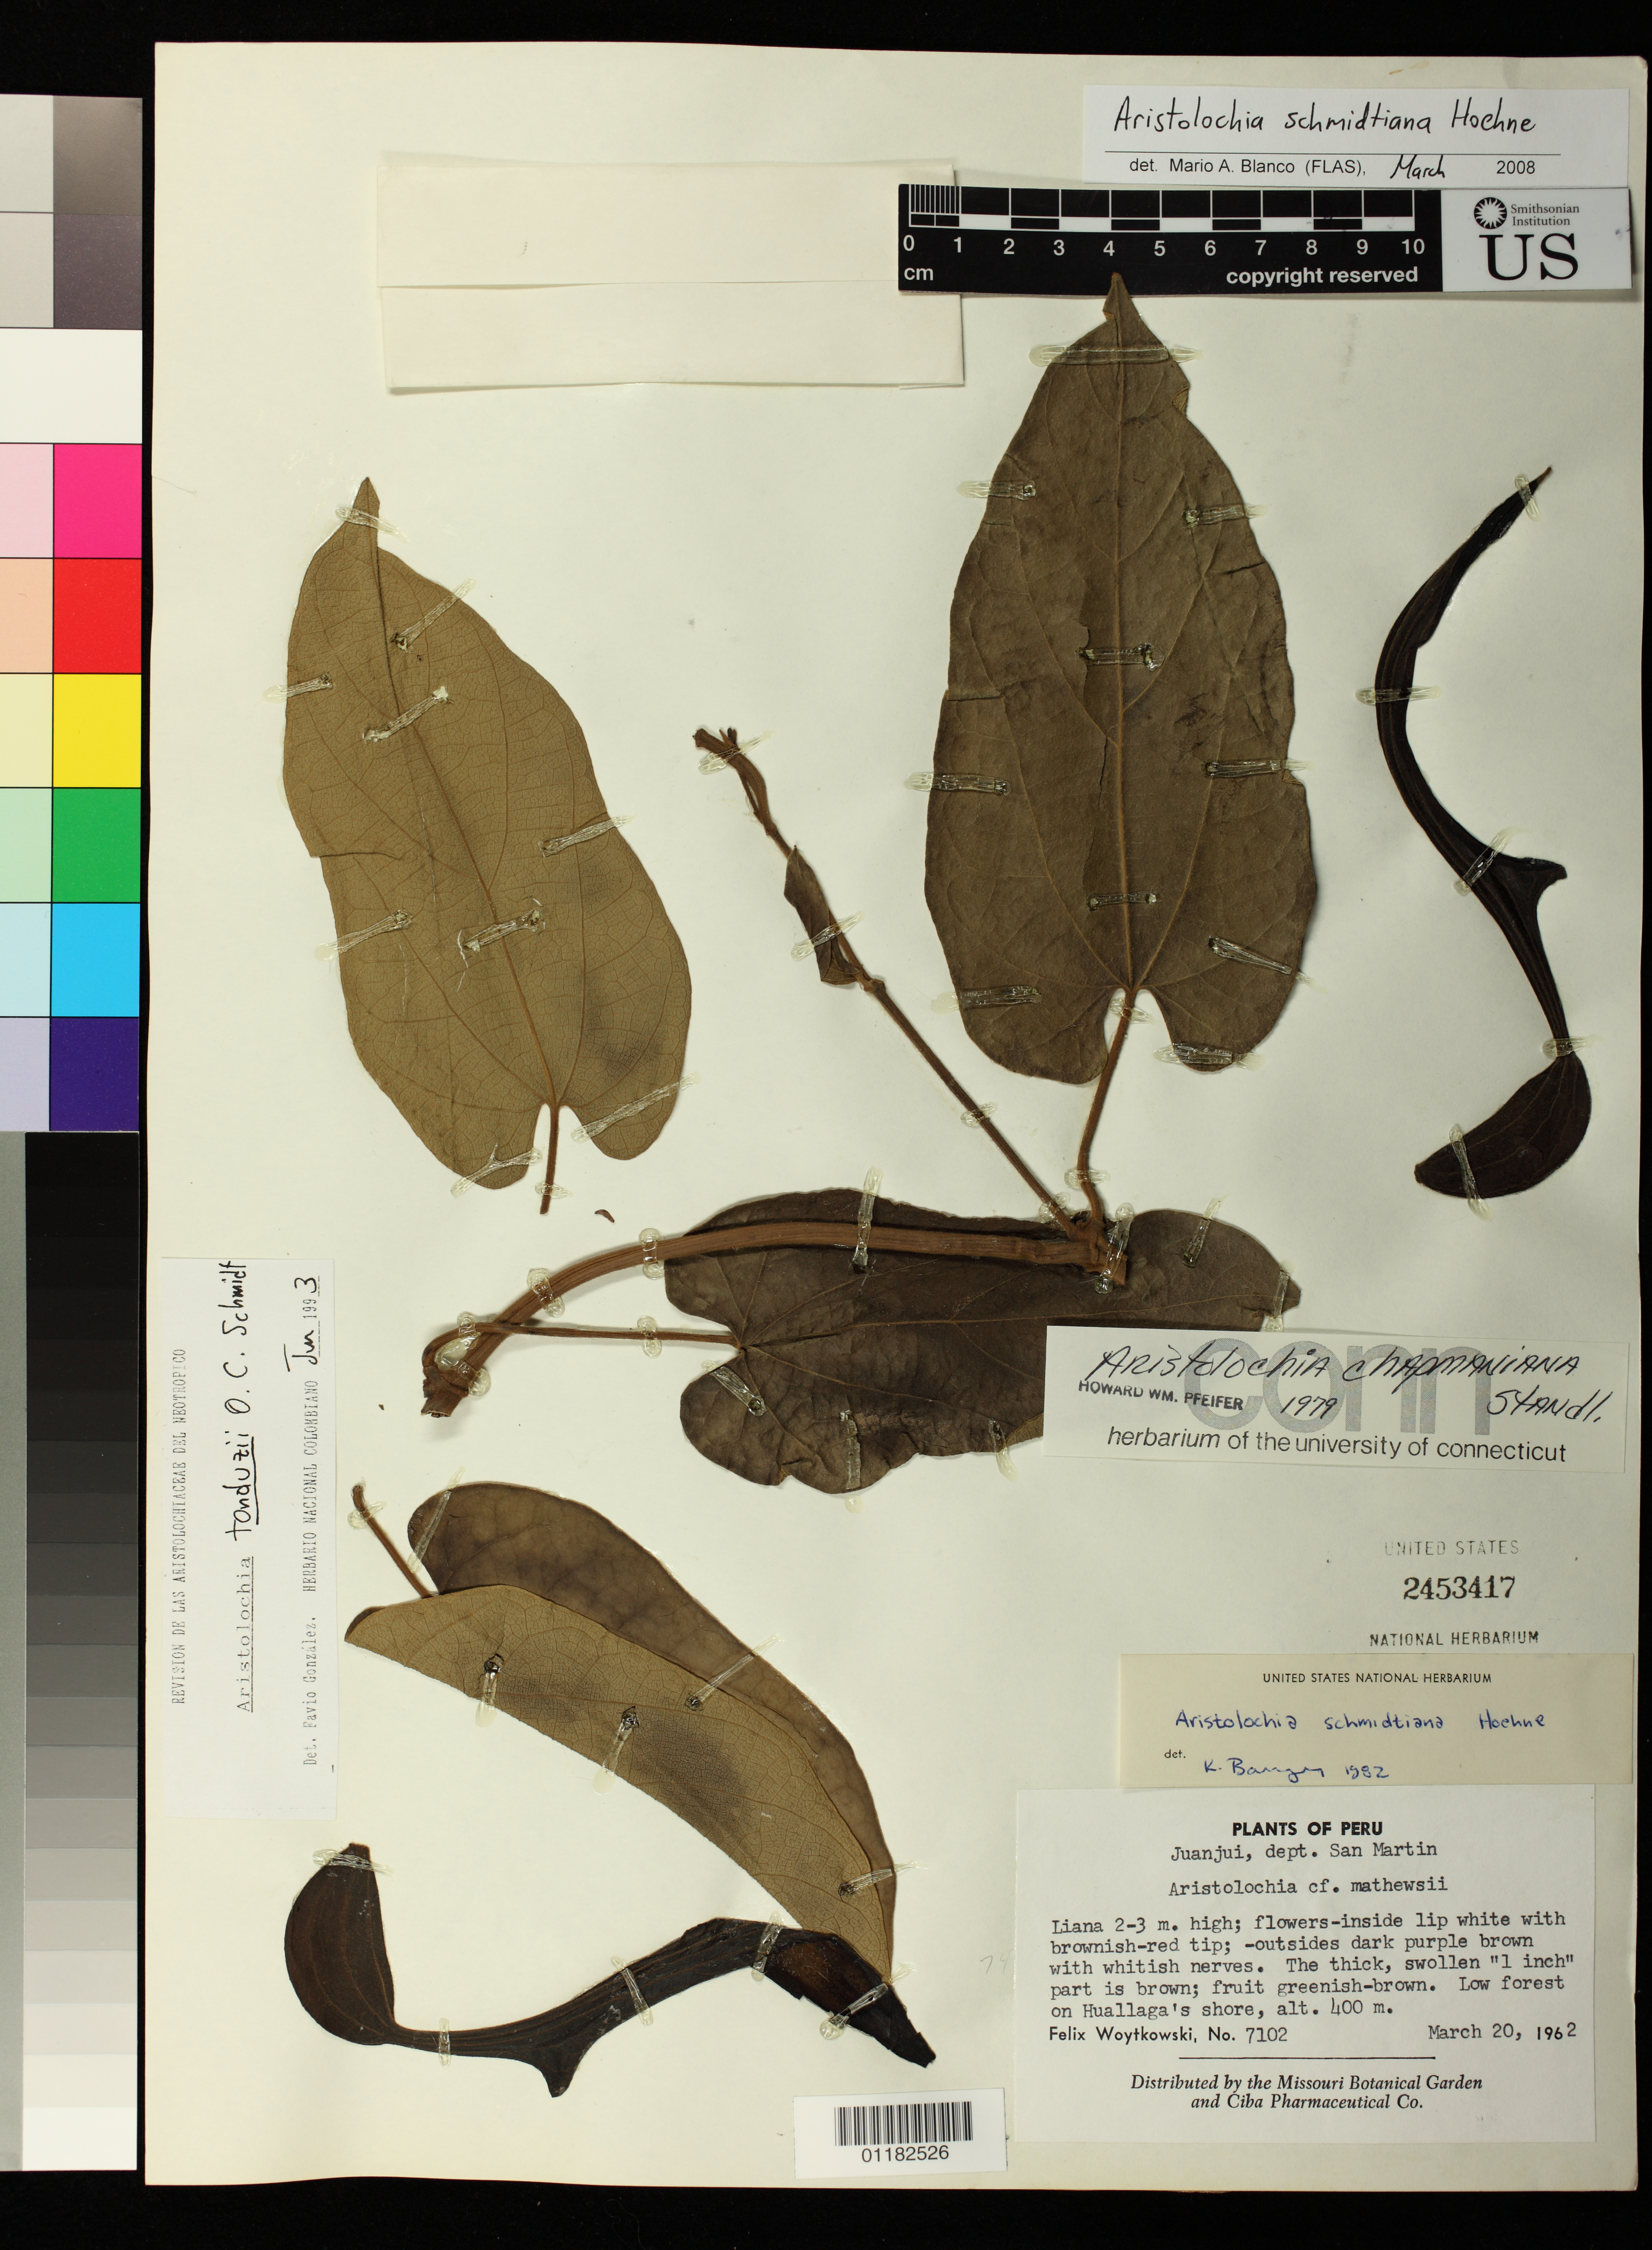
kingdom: Plantae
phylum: Tracheophyta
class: Magnoliopsida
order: Piperales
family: Aristolochiaceae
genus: Aristolochia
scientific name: Aristolochia schmidtiana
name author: Hoehne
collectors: F. Woytkowski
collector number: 7102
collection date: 1962-03-20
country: Peru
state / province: San Martín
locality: Juanjui, banks of Rio Huallaga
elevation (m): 400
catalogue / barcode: US 2453417